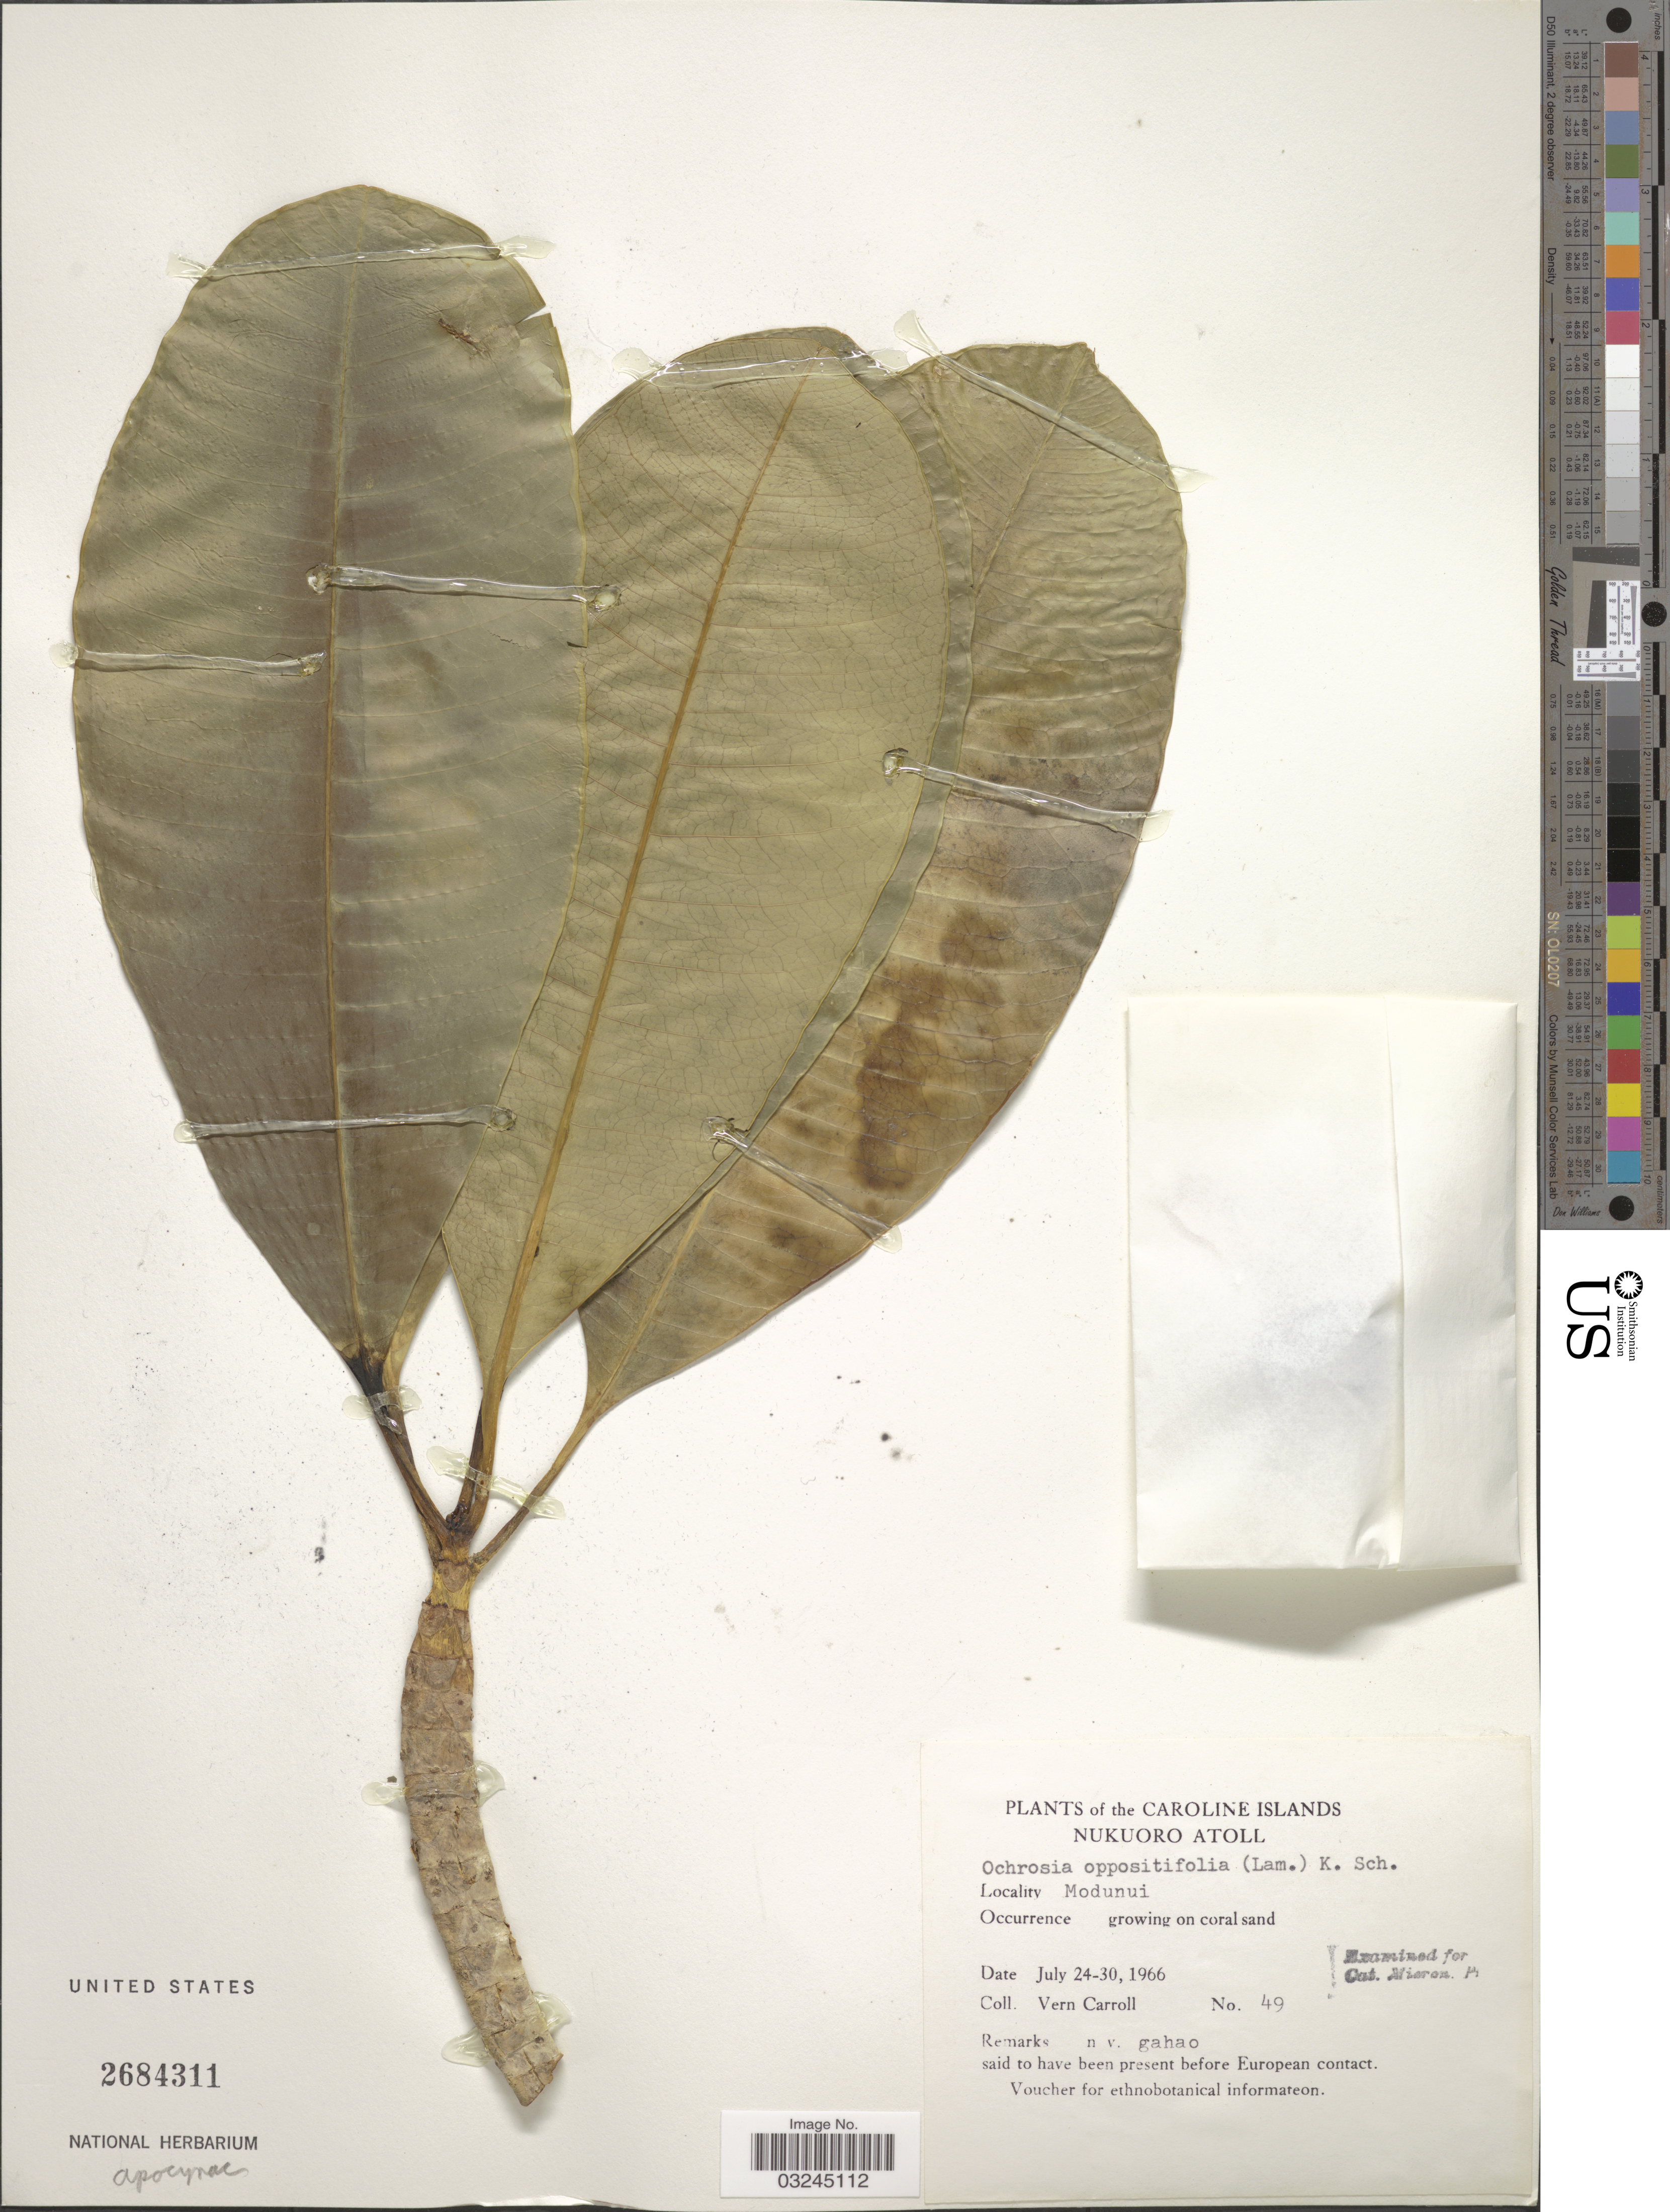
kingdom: Plantae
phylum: Tracheophyta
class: Magnoliopsida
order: Gentianales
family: Apocynaceae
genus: Ochrosia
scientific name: Ochrosia oppositifolia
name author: (Lam.) K. Schum.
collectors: V. Carroll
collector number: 49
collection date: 1966-07-24/1966-07-30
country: Micronesia, Federated States of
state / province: Pohnpei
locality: The Caroline Islands. Nukuoro Atoll. Modunui.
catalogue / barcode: US 2684311